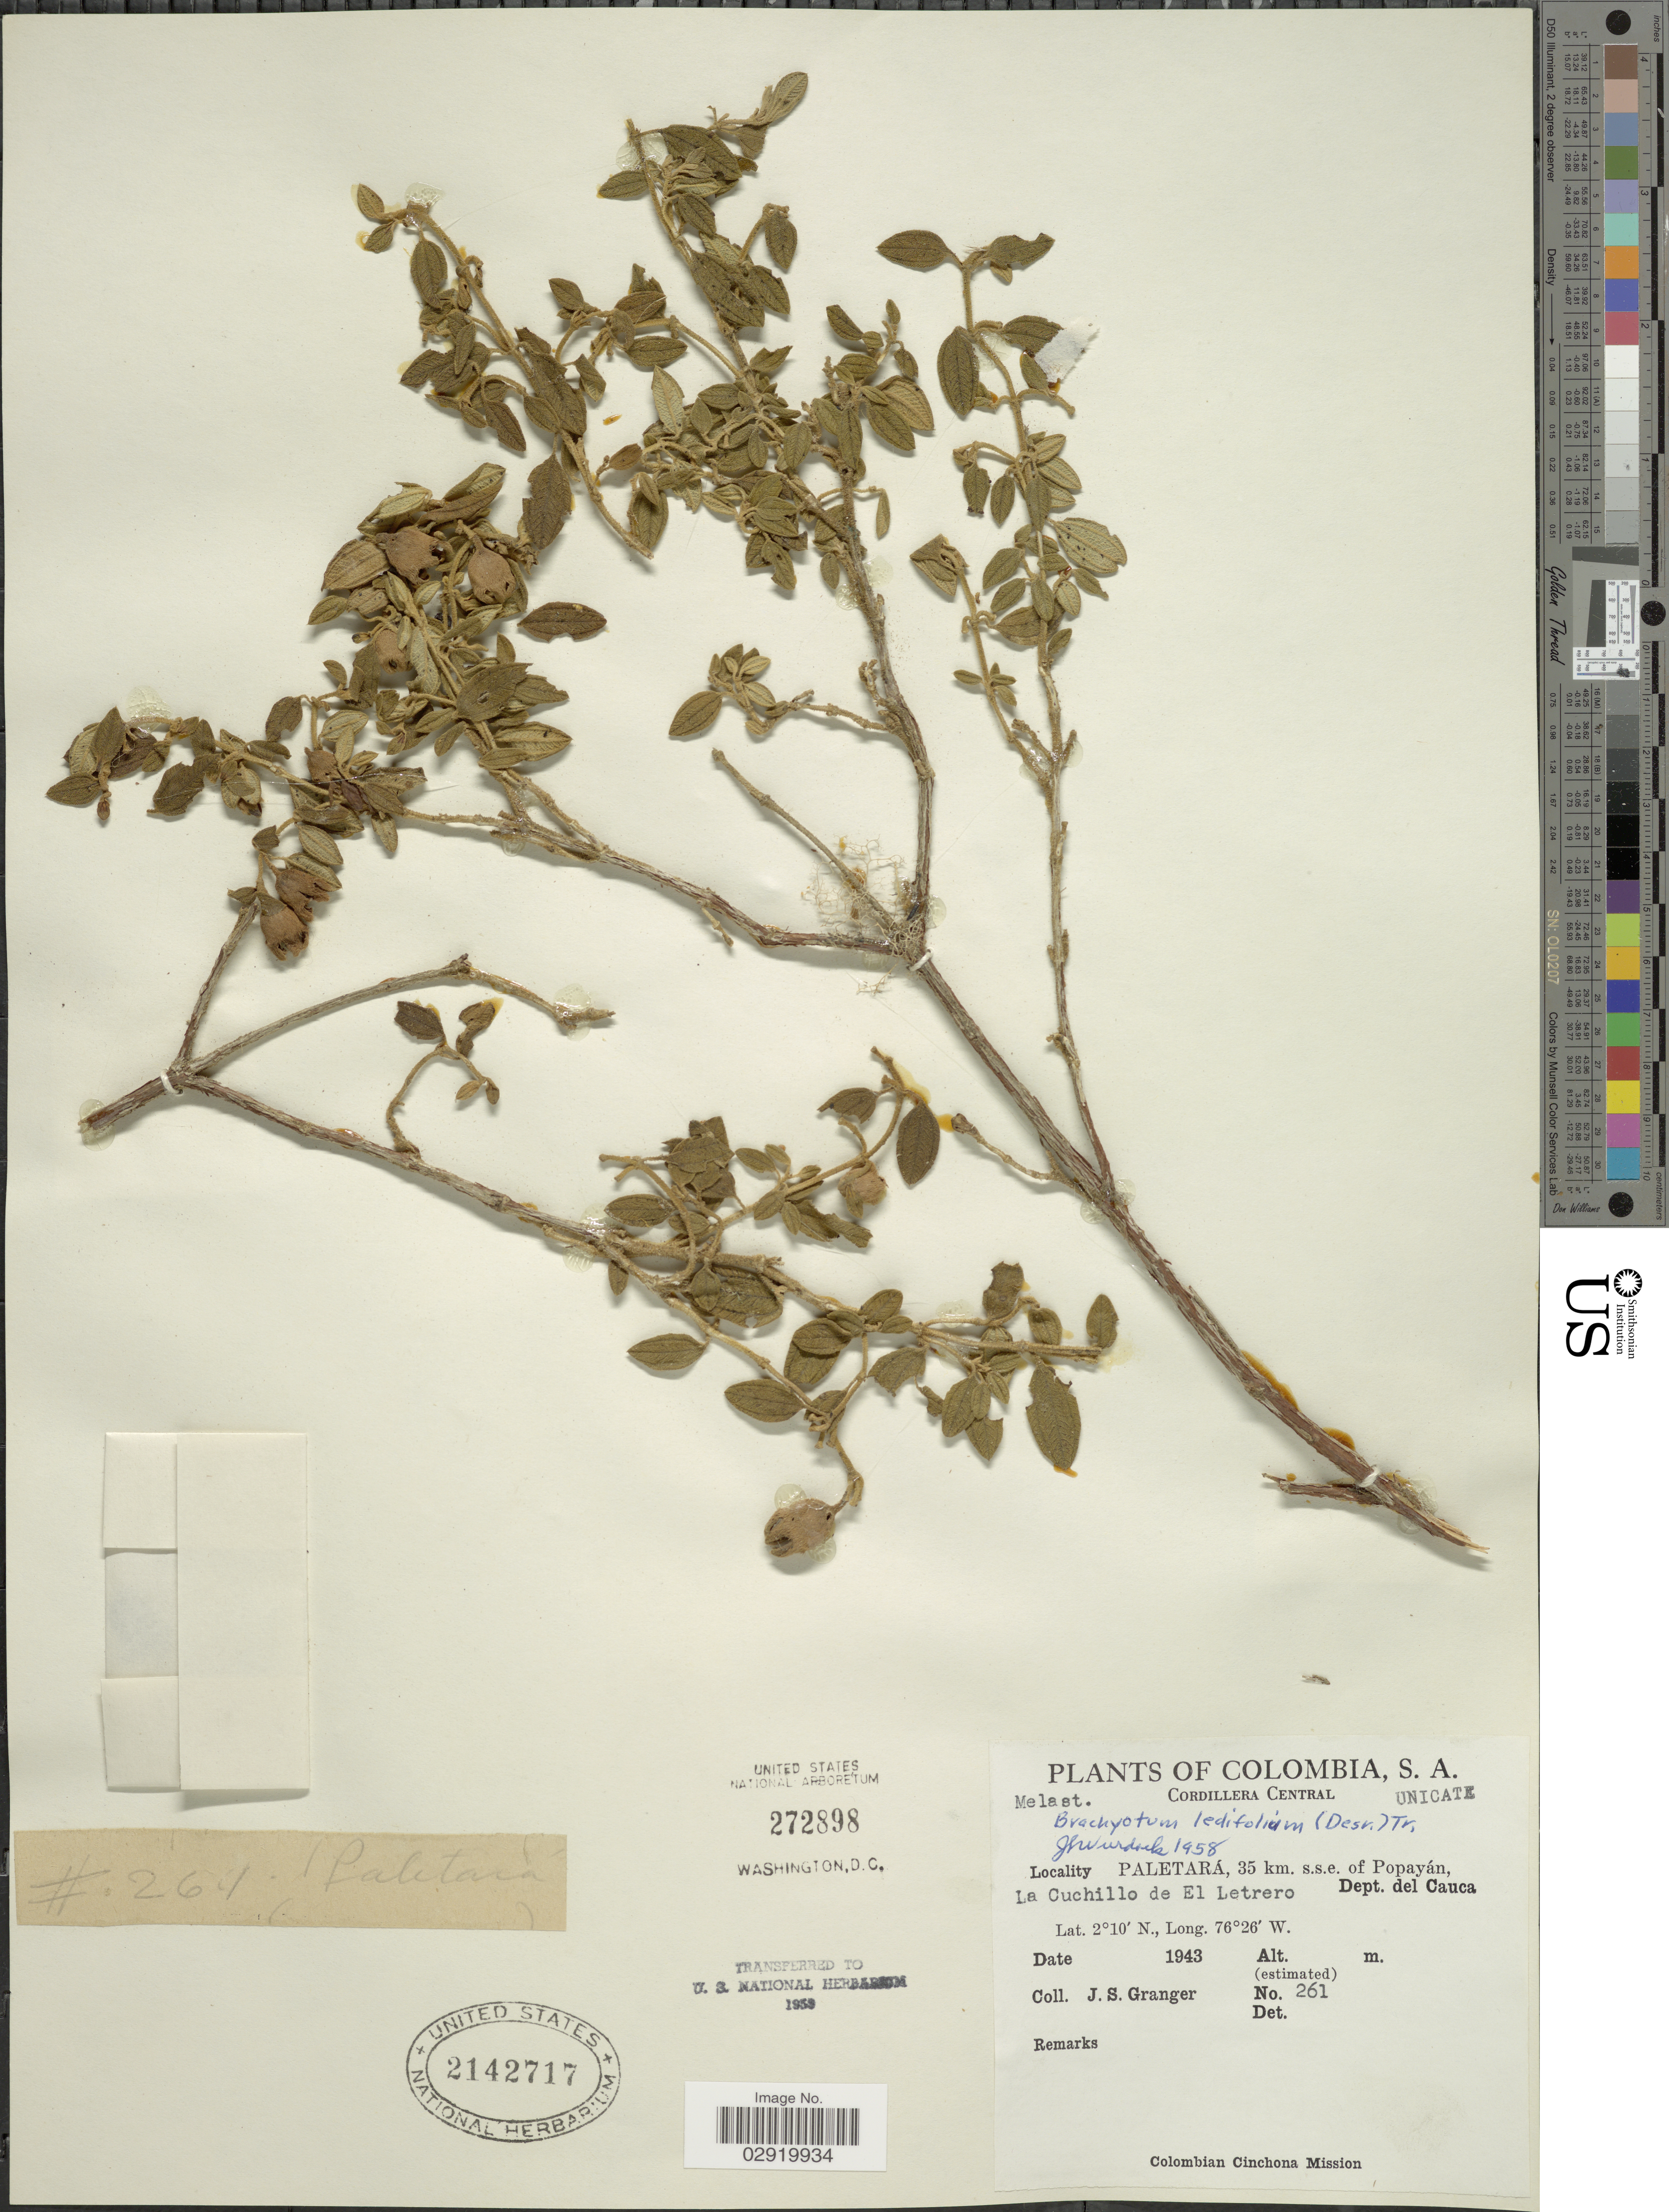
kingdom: Plantae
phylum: Tracheophyta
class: Magnoliopsida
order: Myrtales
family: Melastomataceae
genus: Brachyotum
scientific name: Brachyotum ledifolium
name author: (Desr.) Triana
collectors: J. Granger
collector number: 261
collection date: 1943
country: Colombia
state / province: Cauca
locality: Cordillera Central. Paletará, 35 km. s.s.e. of Popayán, La Cuchillo de El Letrero. Dept. del Cauca.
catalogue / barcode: US 2142717